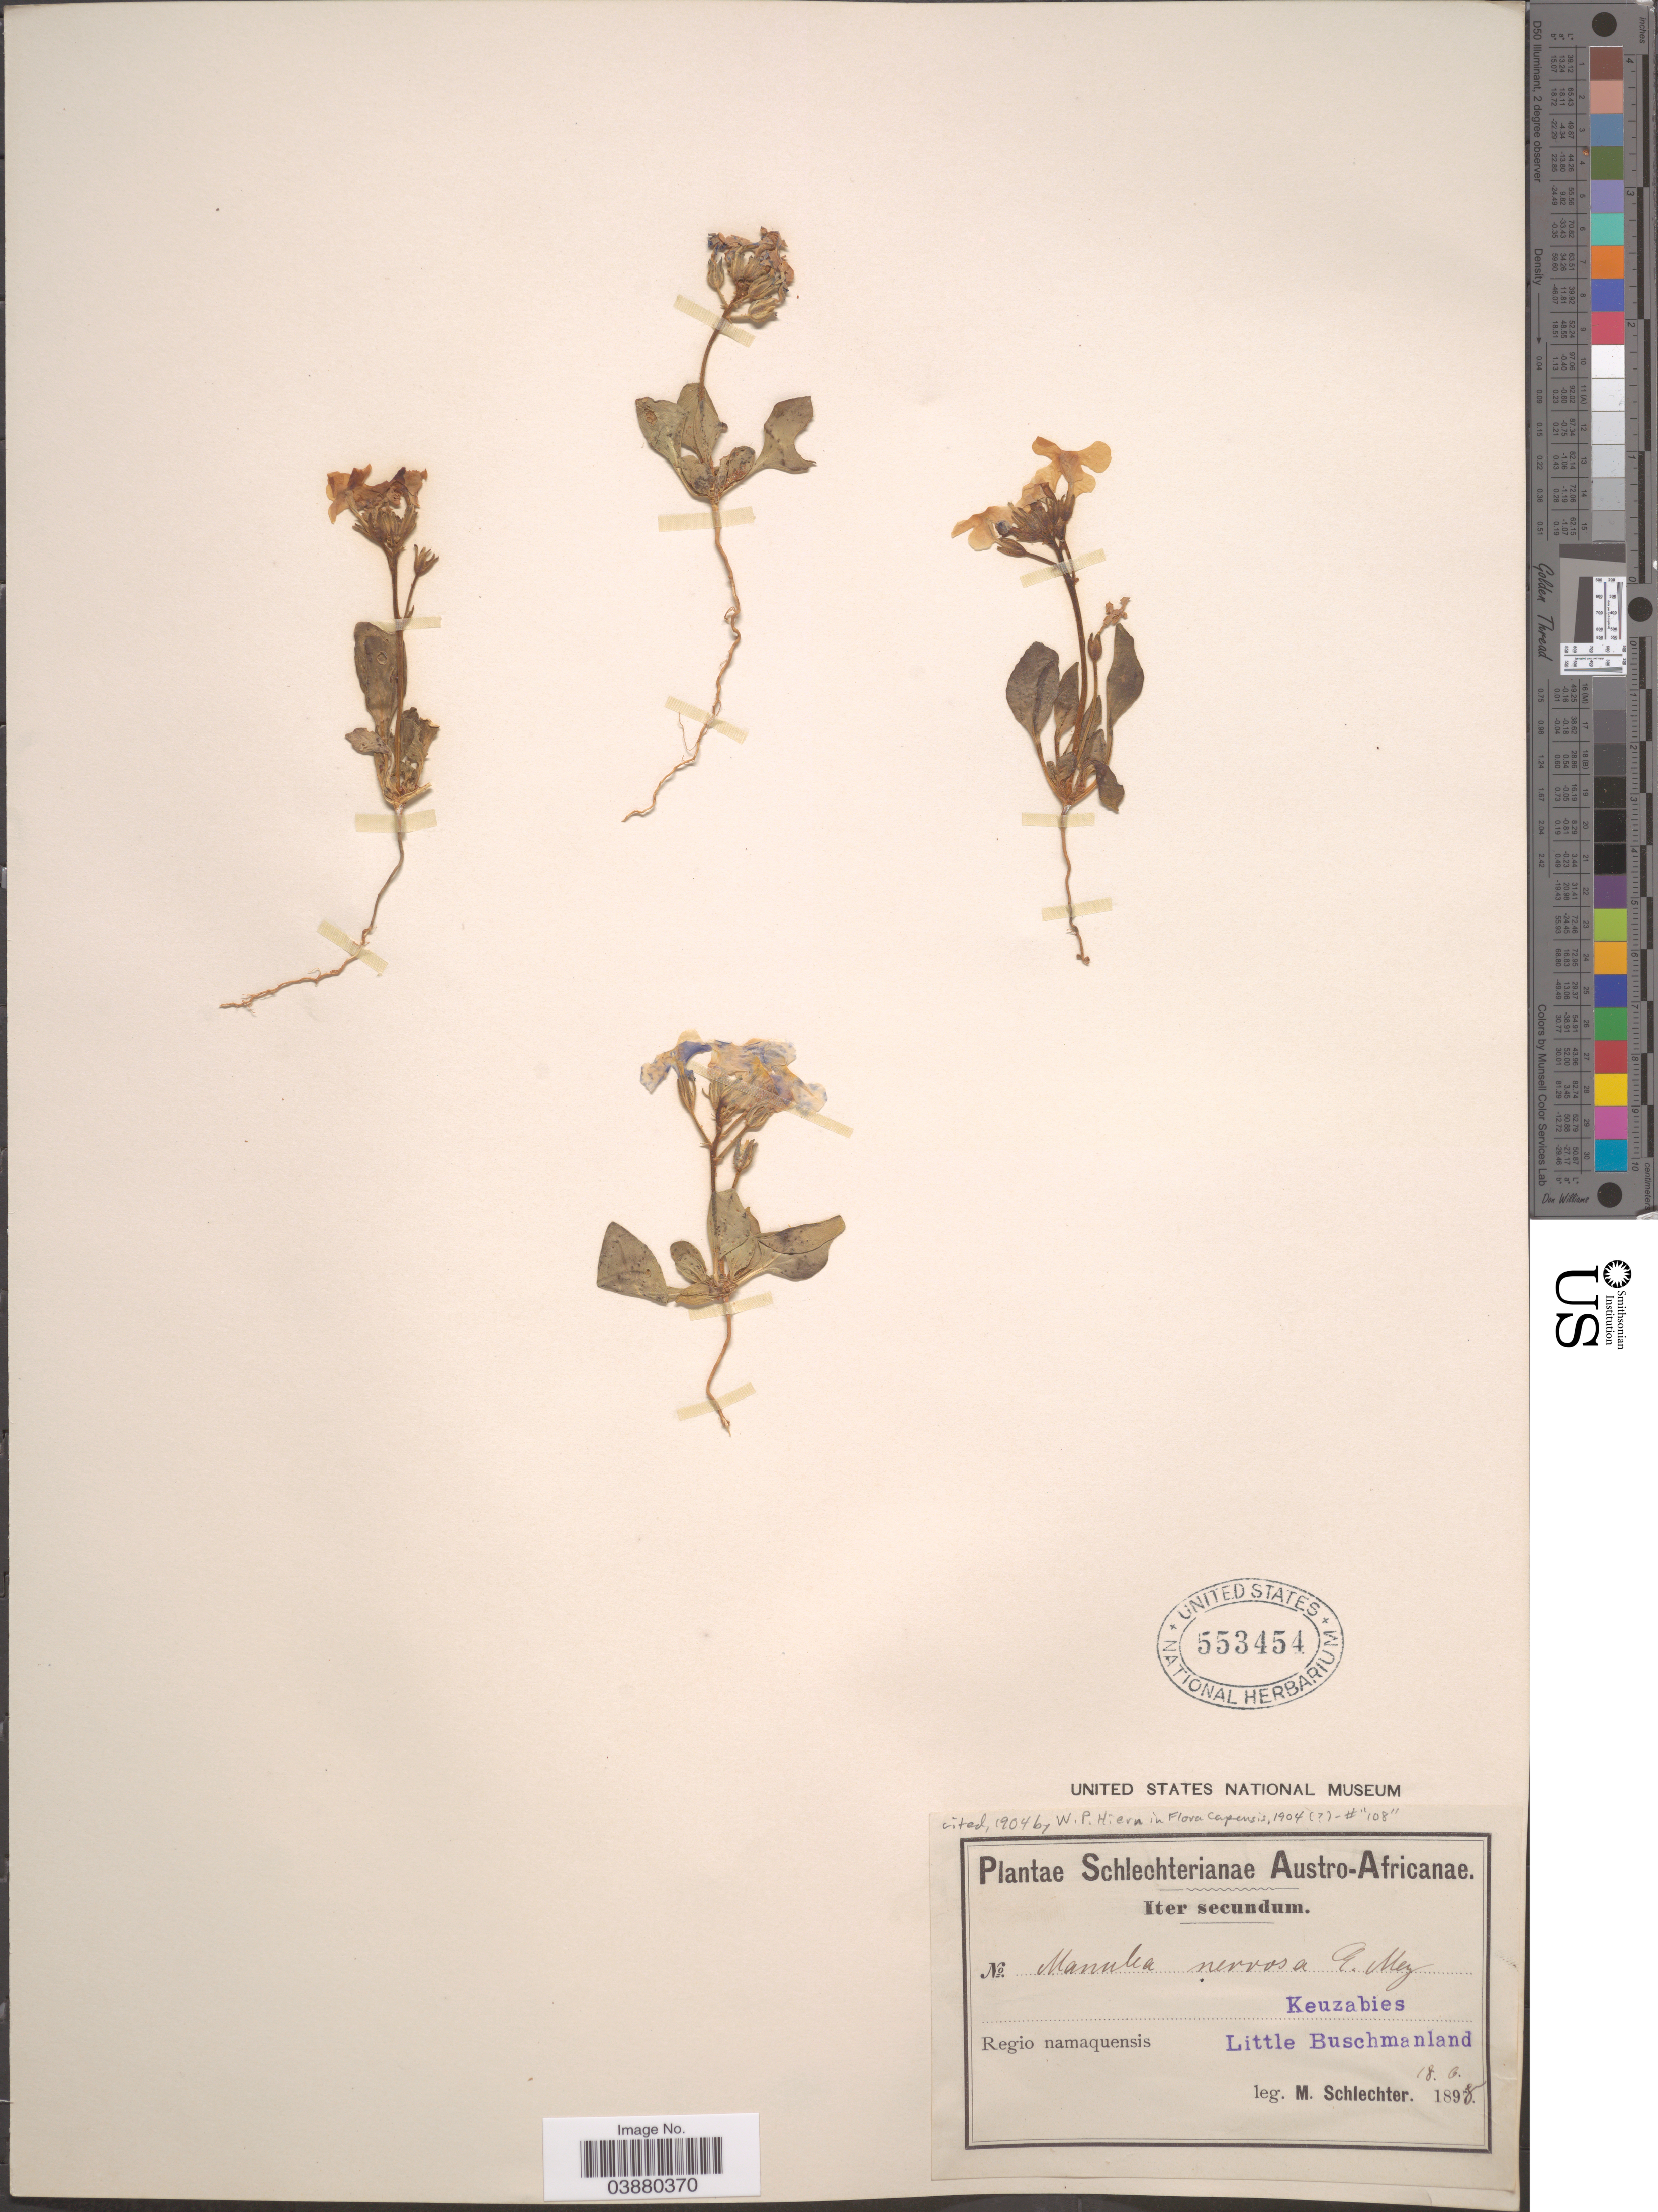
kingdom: Plantae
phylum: Tracheophyta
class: Magnoliopsida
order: Lamiales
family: Scrophulariaceae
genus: Manulea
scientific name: Manulea nervosa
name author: E. Mey. ex Benth.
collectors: M. Schlechter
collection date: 1898-06-18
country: South Africa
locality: Austro-Africanae. Regio namaquensis. Keuzabies, Little Buschmanland.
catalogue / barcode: US 553454